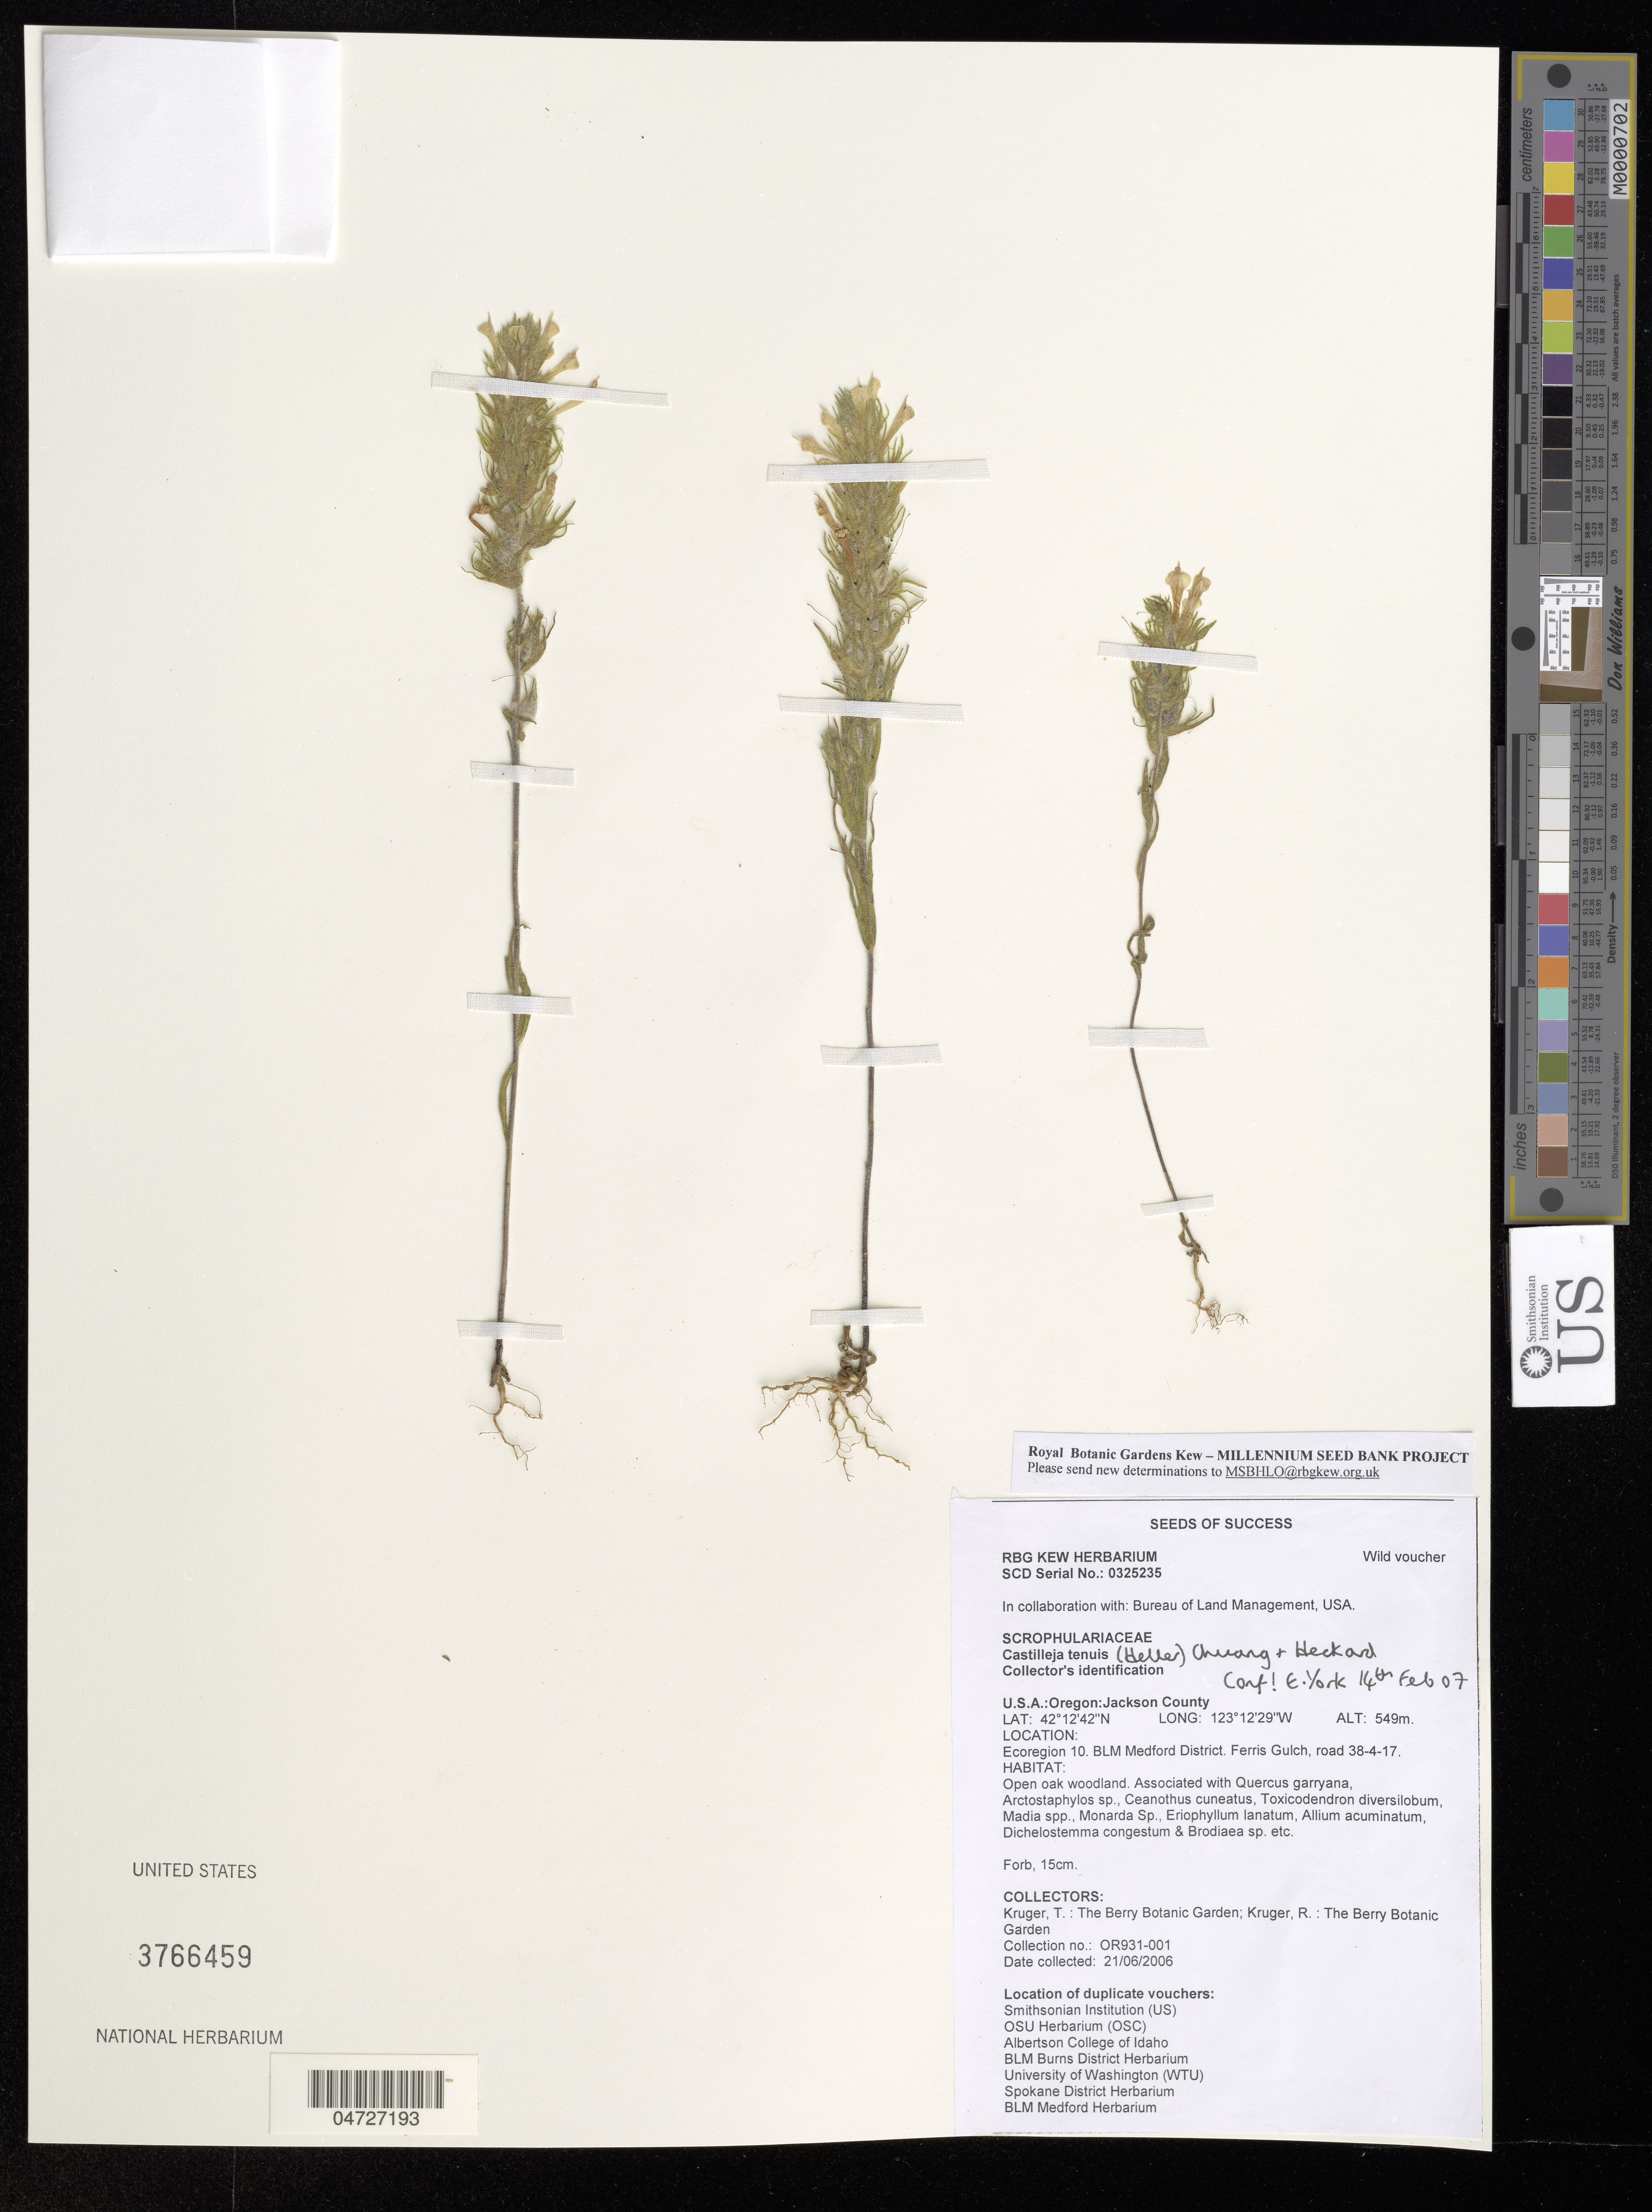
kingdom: Plantae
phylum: Tracheophyta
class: Magnoliopsida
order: Lamiales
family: Orobanchaceae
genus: Castilleja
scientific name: Castilleja tenuis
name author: (A. Heller) T.I. Chuang & Heckard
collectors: A. M. Kruger R. & A. M. Kruger R.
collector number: OR931-001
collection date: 2006-06-21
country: United States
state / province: Oregon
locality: Jackson County. Ecoregion 10. BLM Medford District. Ferris Gulch, road 38-4-17.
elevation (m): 549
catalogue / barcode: US 3766459